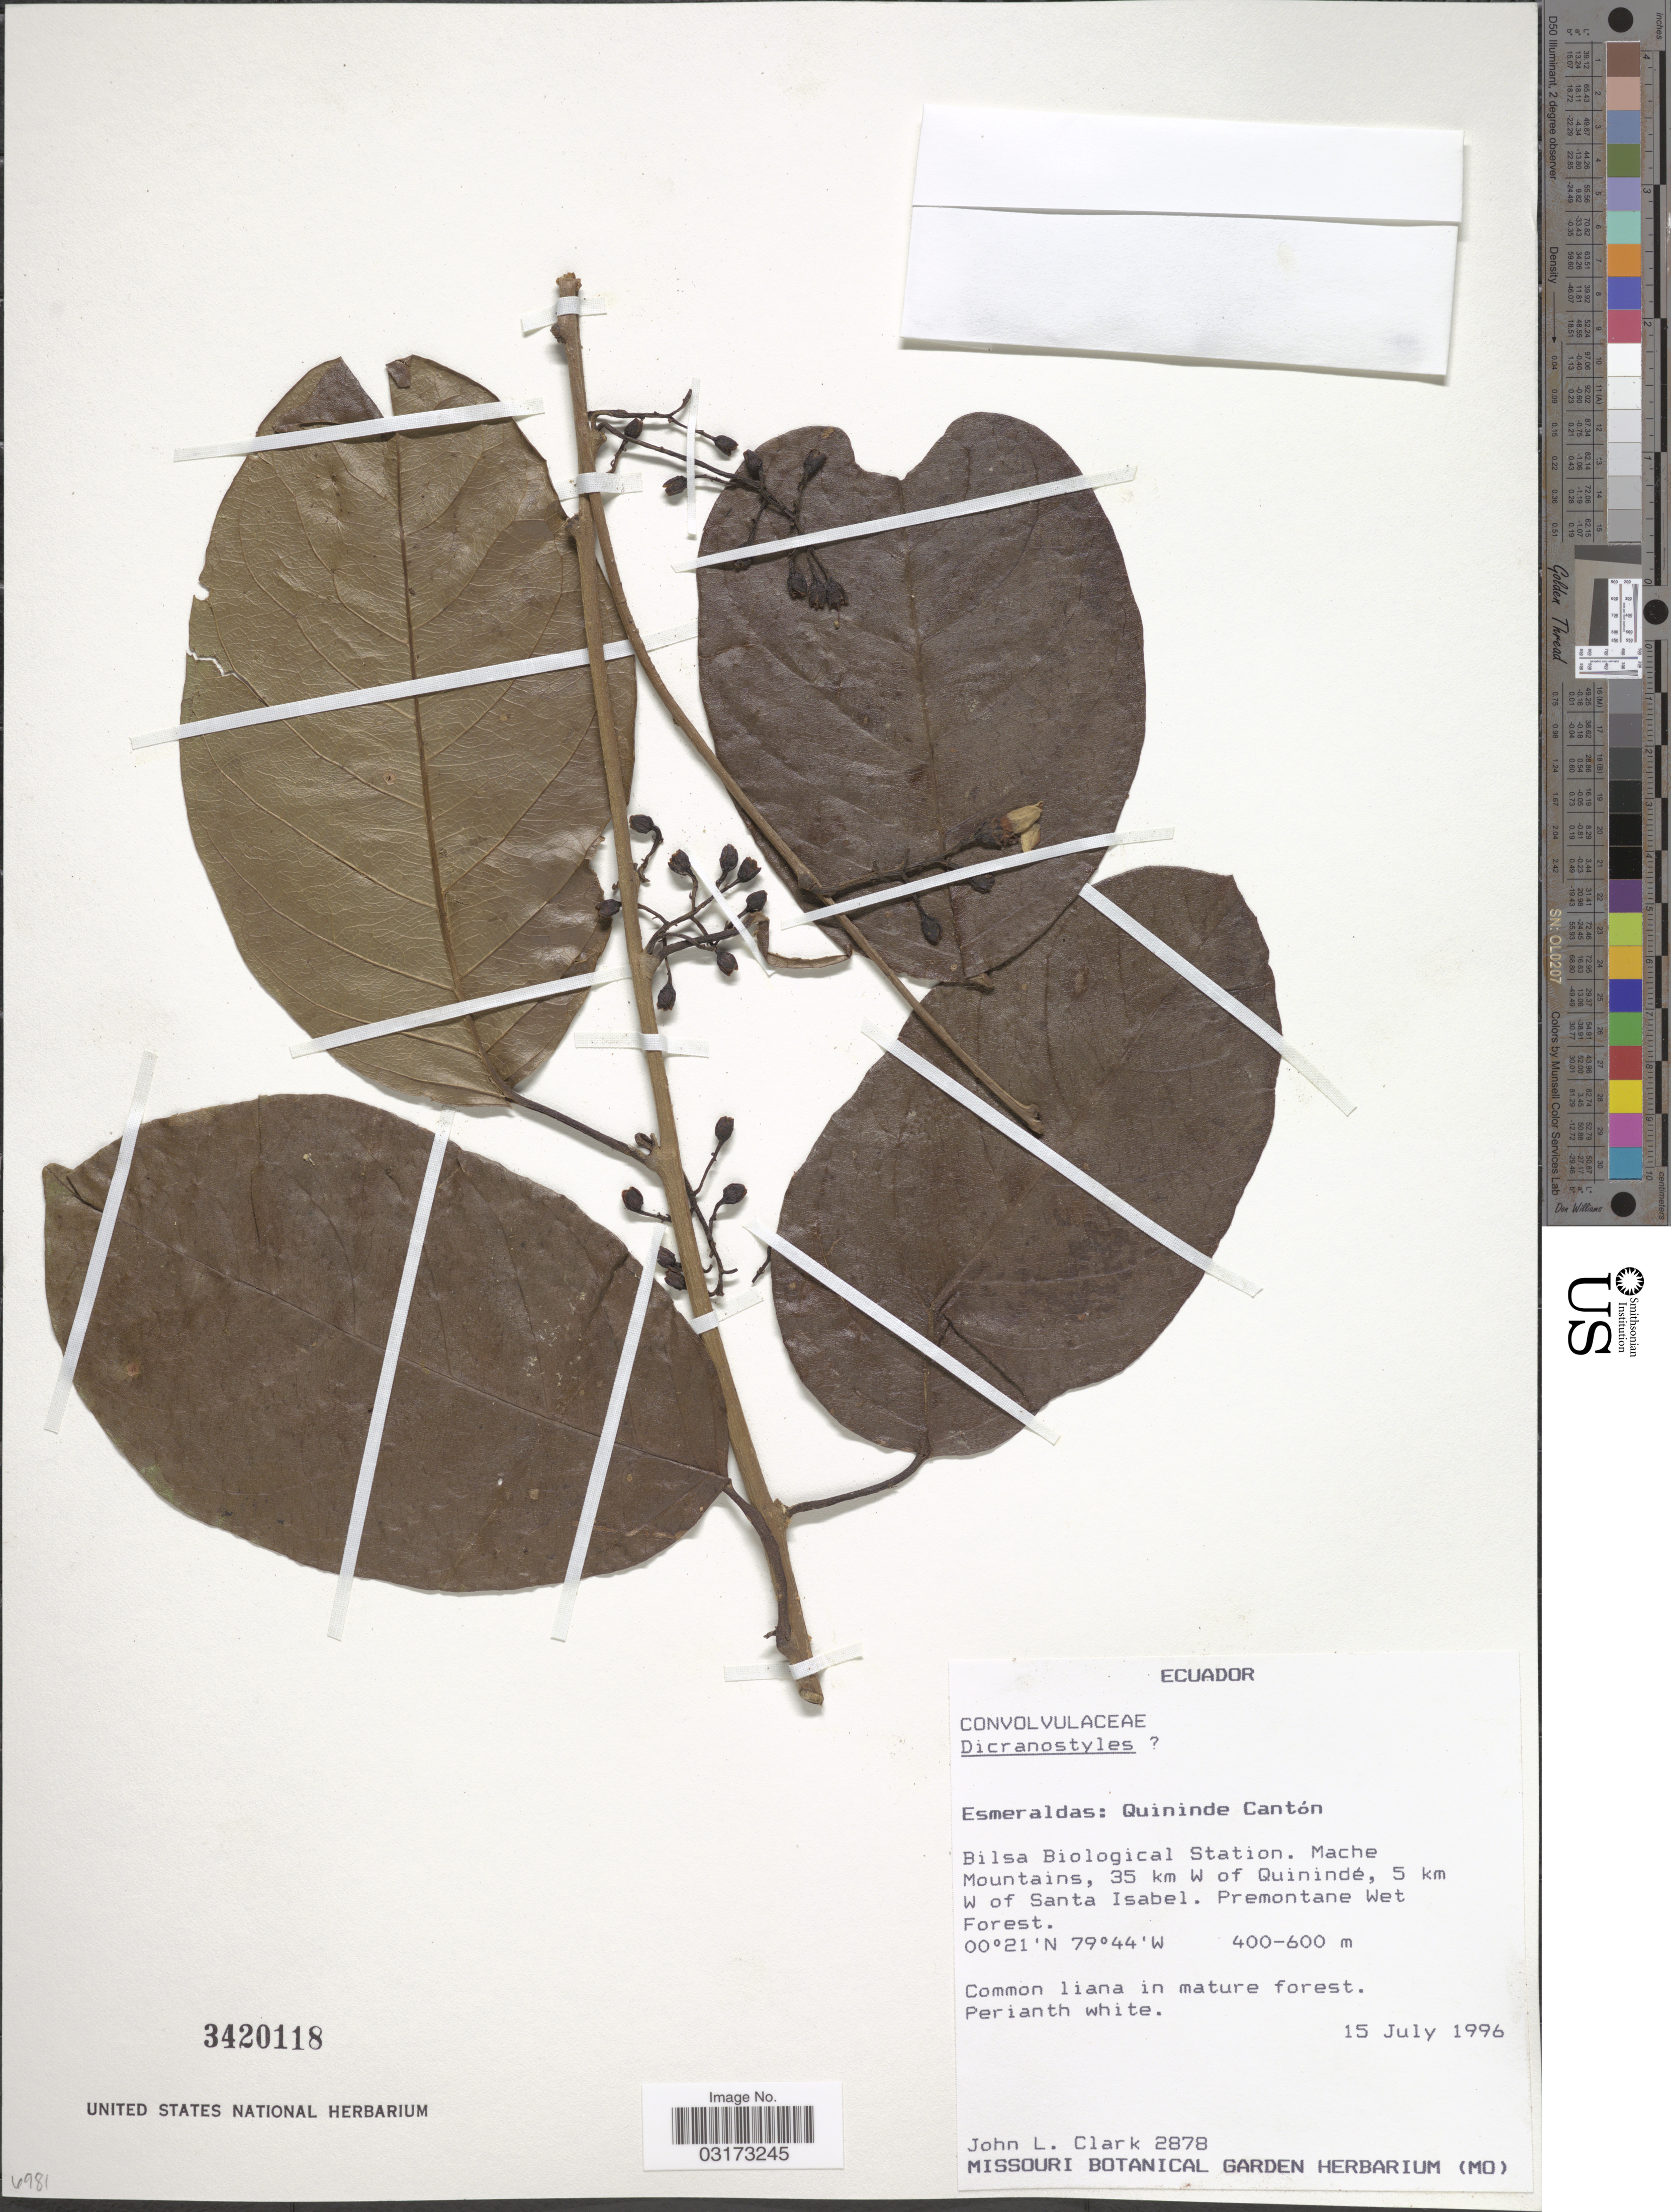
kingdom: Plantae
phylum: Tracheophyta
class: Magnoliopsida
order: Solanales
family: Convolvulaceae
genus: Dicranostyles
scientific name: Dicranostyles sp.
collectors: J. L. Clark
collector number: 2878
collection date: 1996-07-15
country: Ecuador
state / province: Esmeraldas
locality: Quininde Cantón. Bilsa Biological Station. Mache Mountains, 35 km W of Quinindé, 5 km W of Santa Isabel.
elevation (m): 400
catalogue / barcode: US 3420118